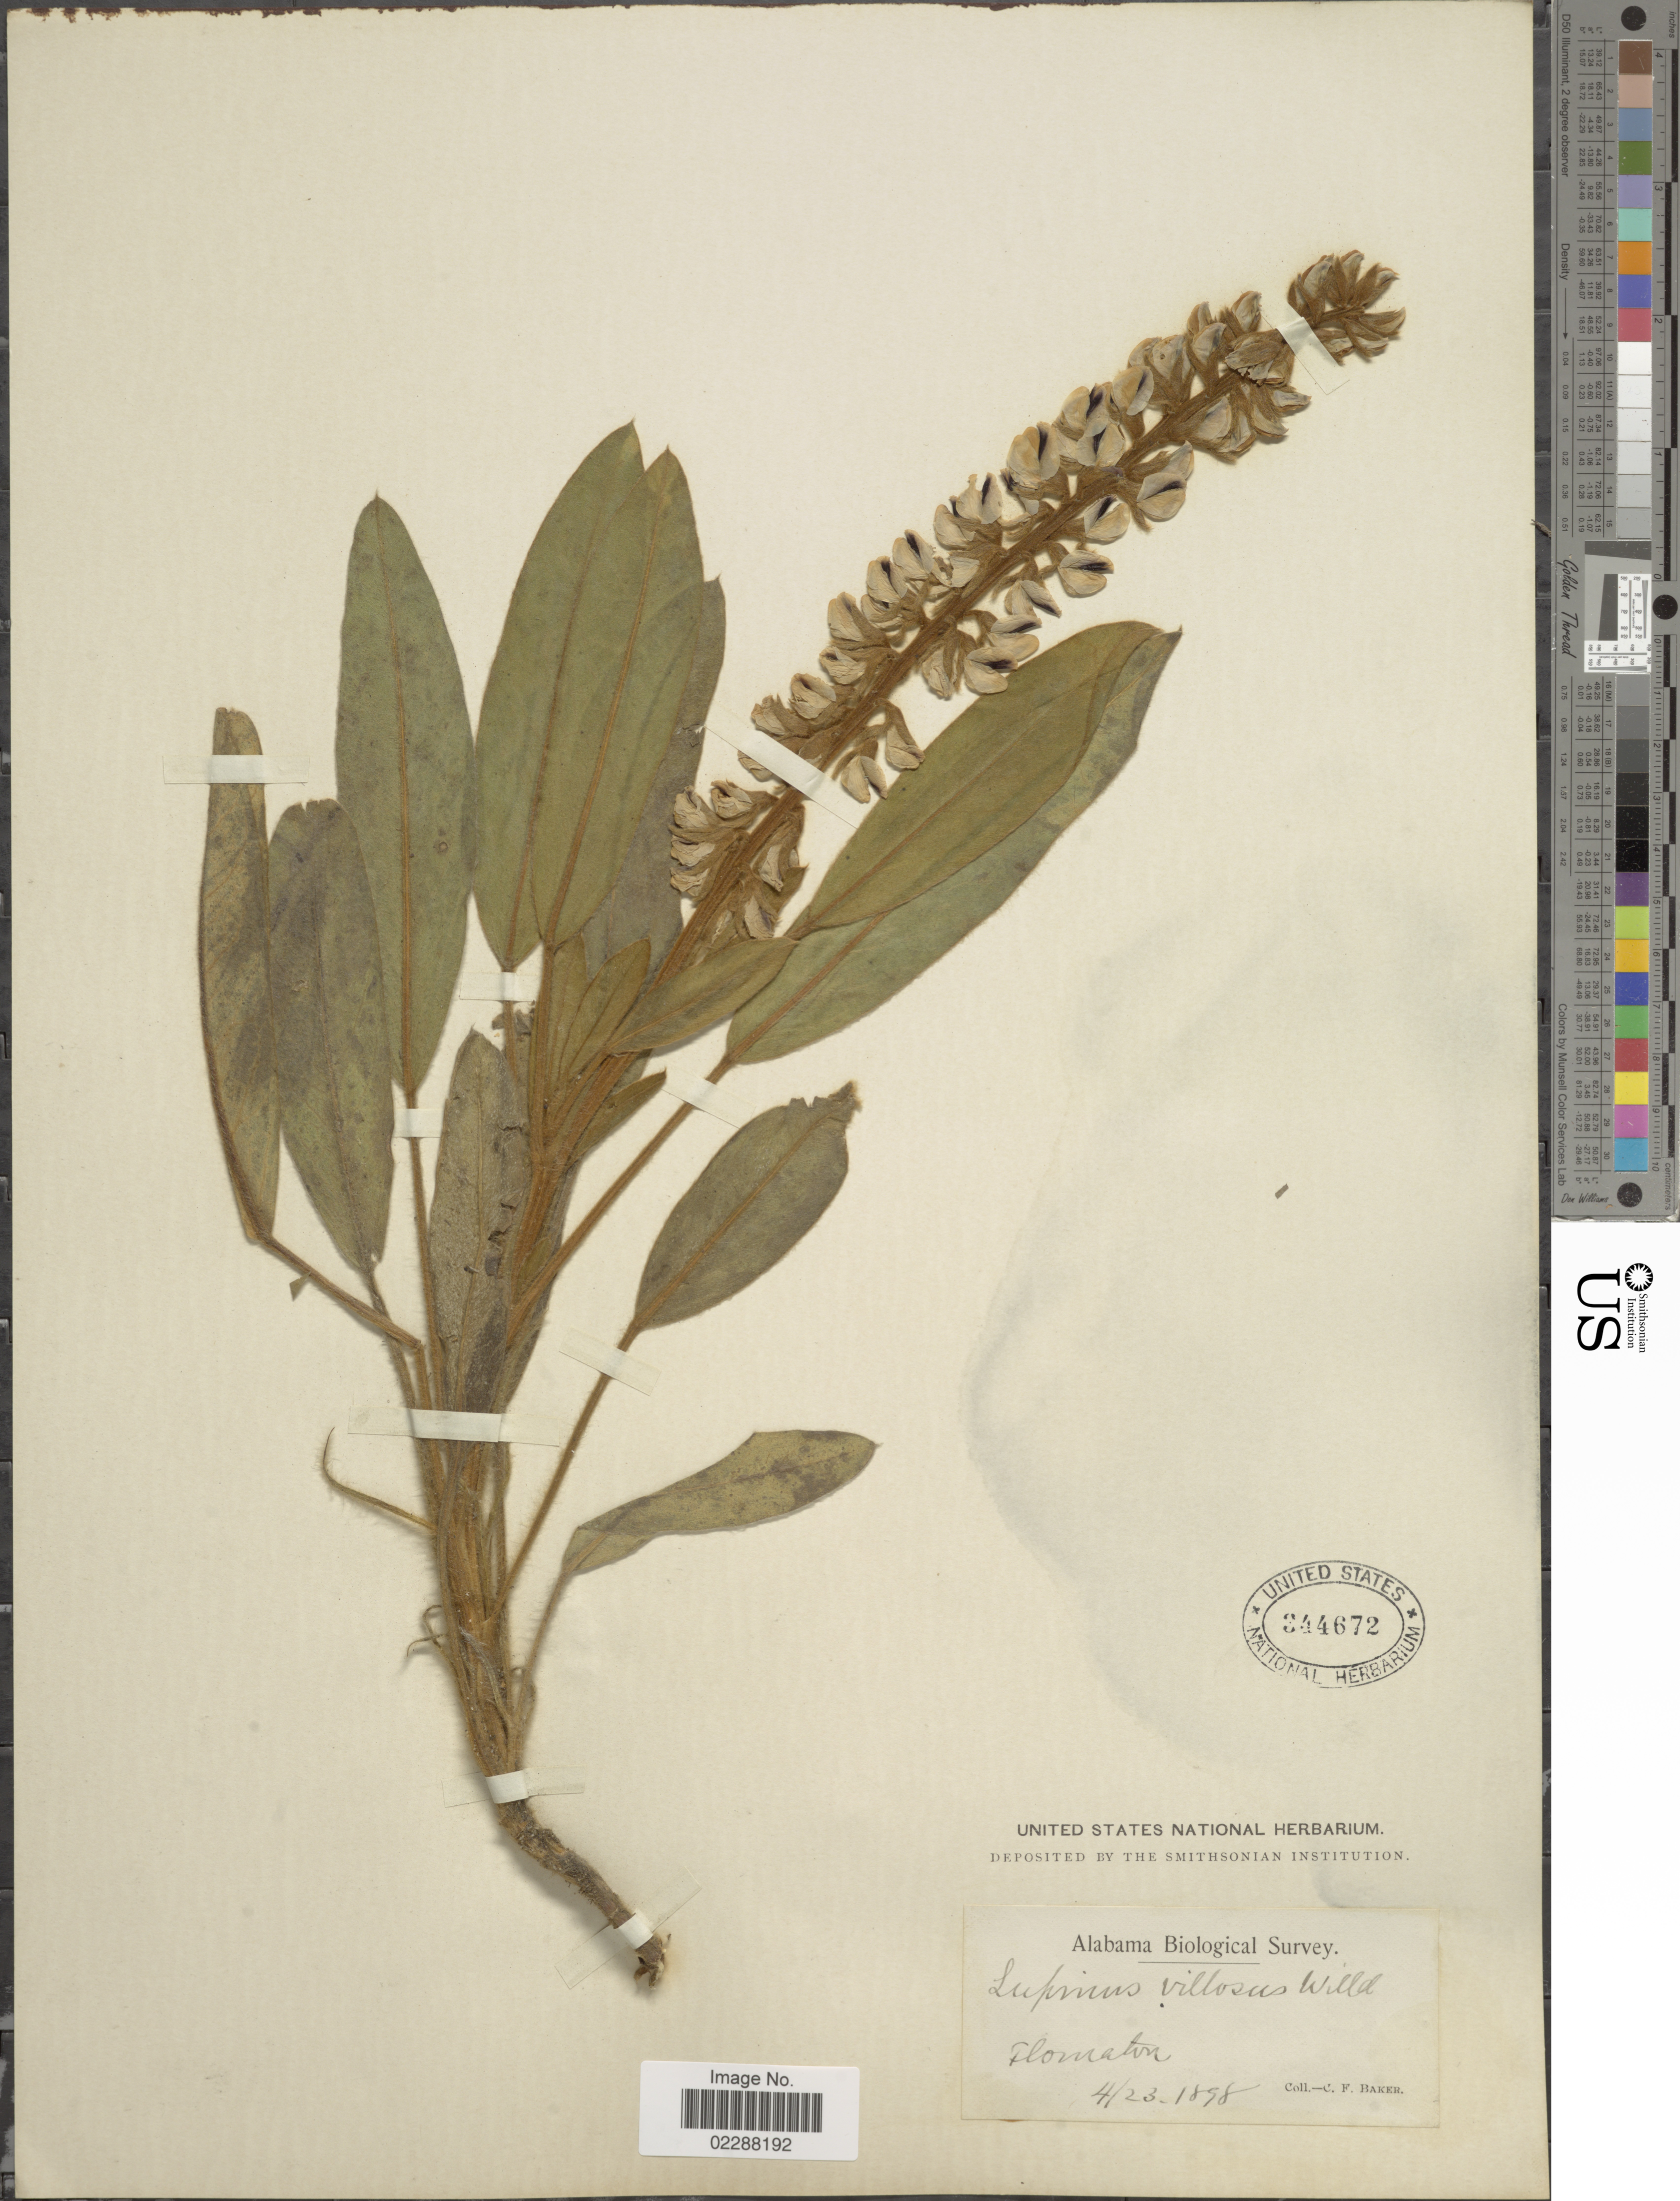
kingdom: Plantae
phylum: Tracheophyta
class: Magnoliopsida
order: Fabales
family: Fabaceae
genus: Lupinus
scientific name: Lupinus villosus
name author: Willd.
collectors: C. F. Baker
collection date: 1898-04-23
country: United States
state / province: Alabama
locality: Flomaton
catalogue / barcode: US 344672